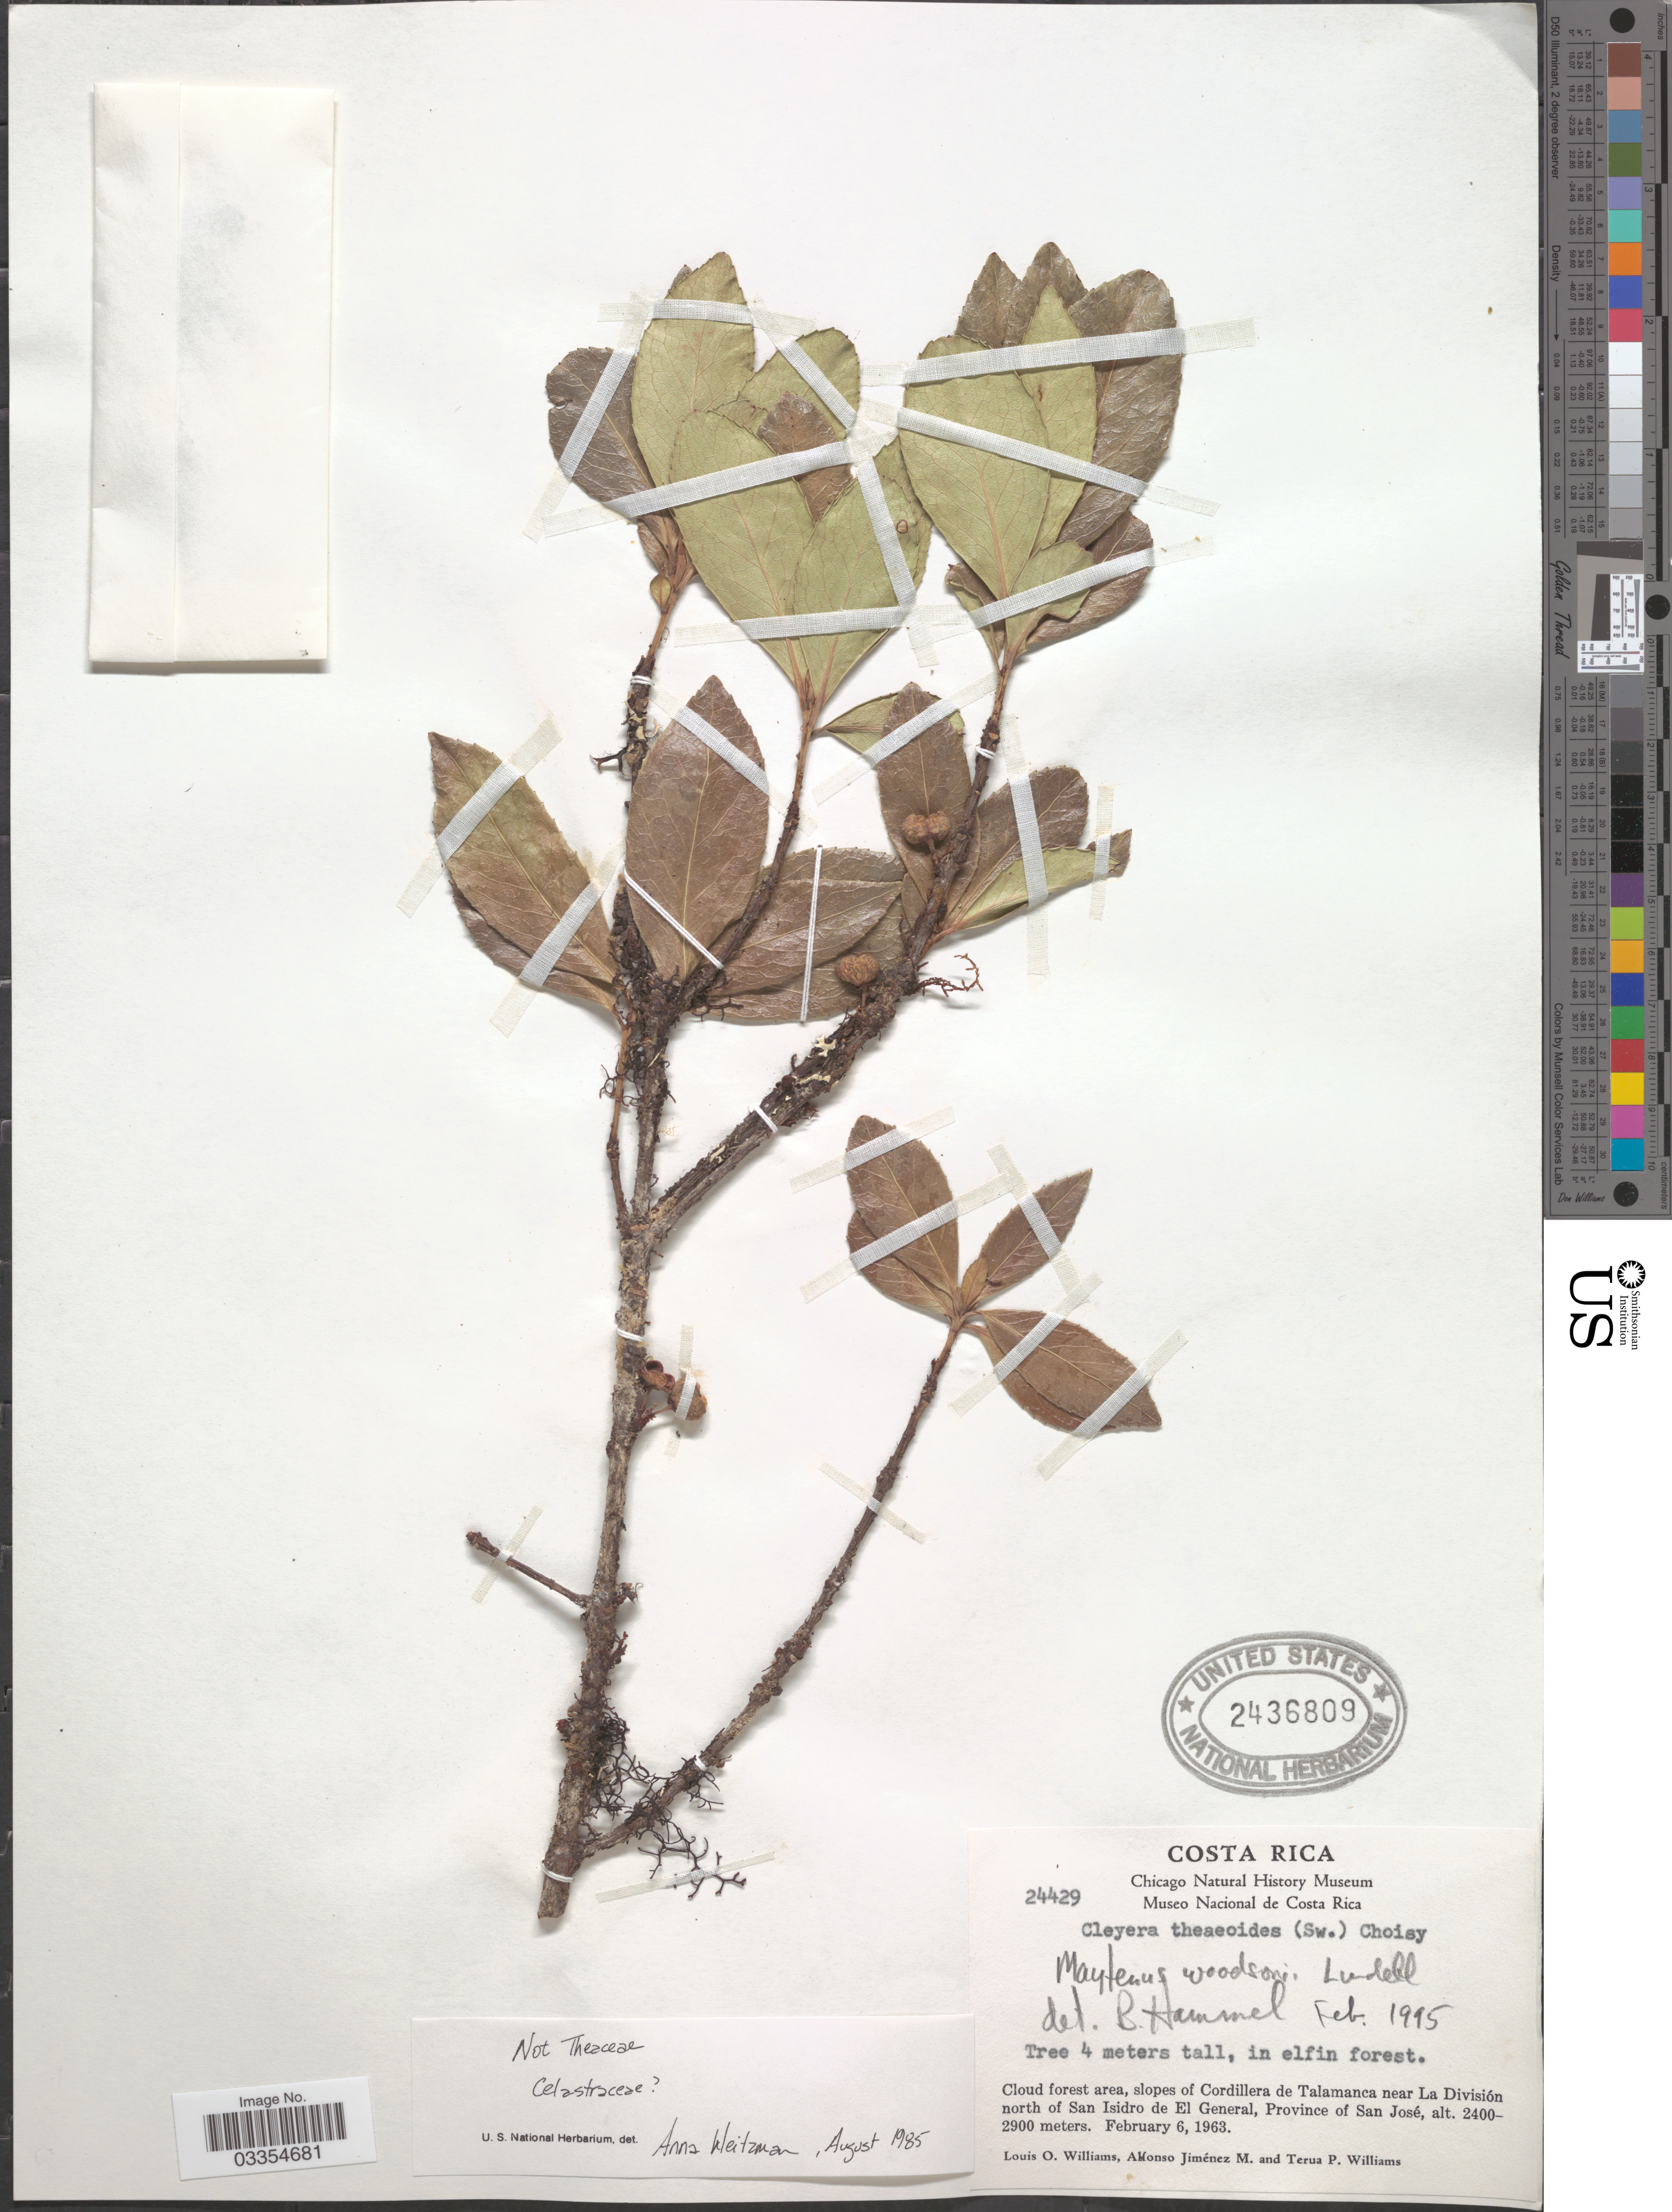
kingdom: Plantae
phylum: Tracheophyta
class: Magnoliopsida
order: Celastrales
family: Celastraceae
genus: Maytenus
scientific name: Maytenus woodsonii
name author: Lundell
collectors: L. O. Williams, A. Jimenez M. & T. Williams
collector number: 24429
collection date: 1963-02-06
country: Costa Rica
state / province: San José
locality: Cloud forest area, slopes of Cordillera de Talamanca near La División north of San Isidro de El General.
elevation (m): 2400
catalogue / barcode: US 2436809